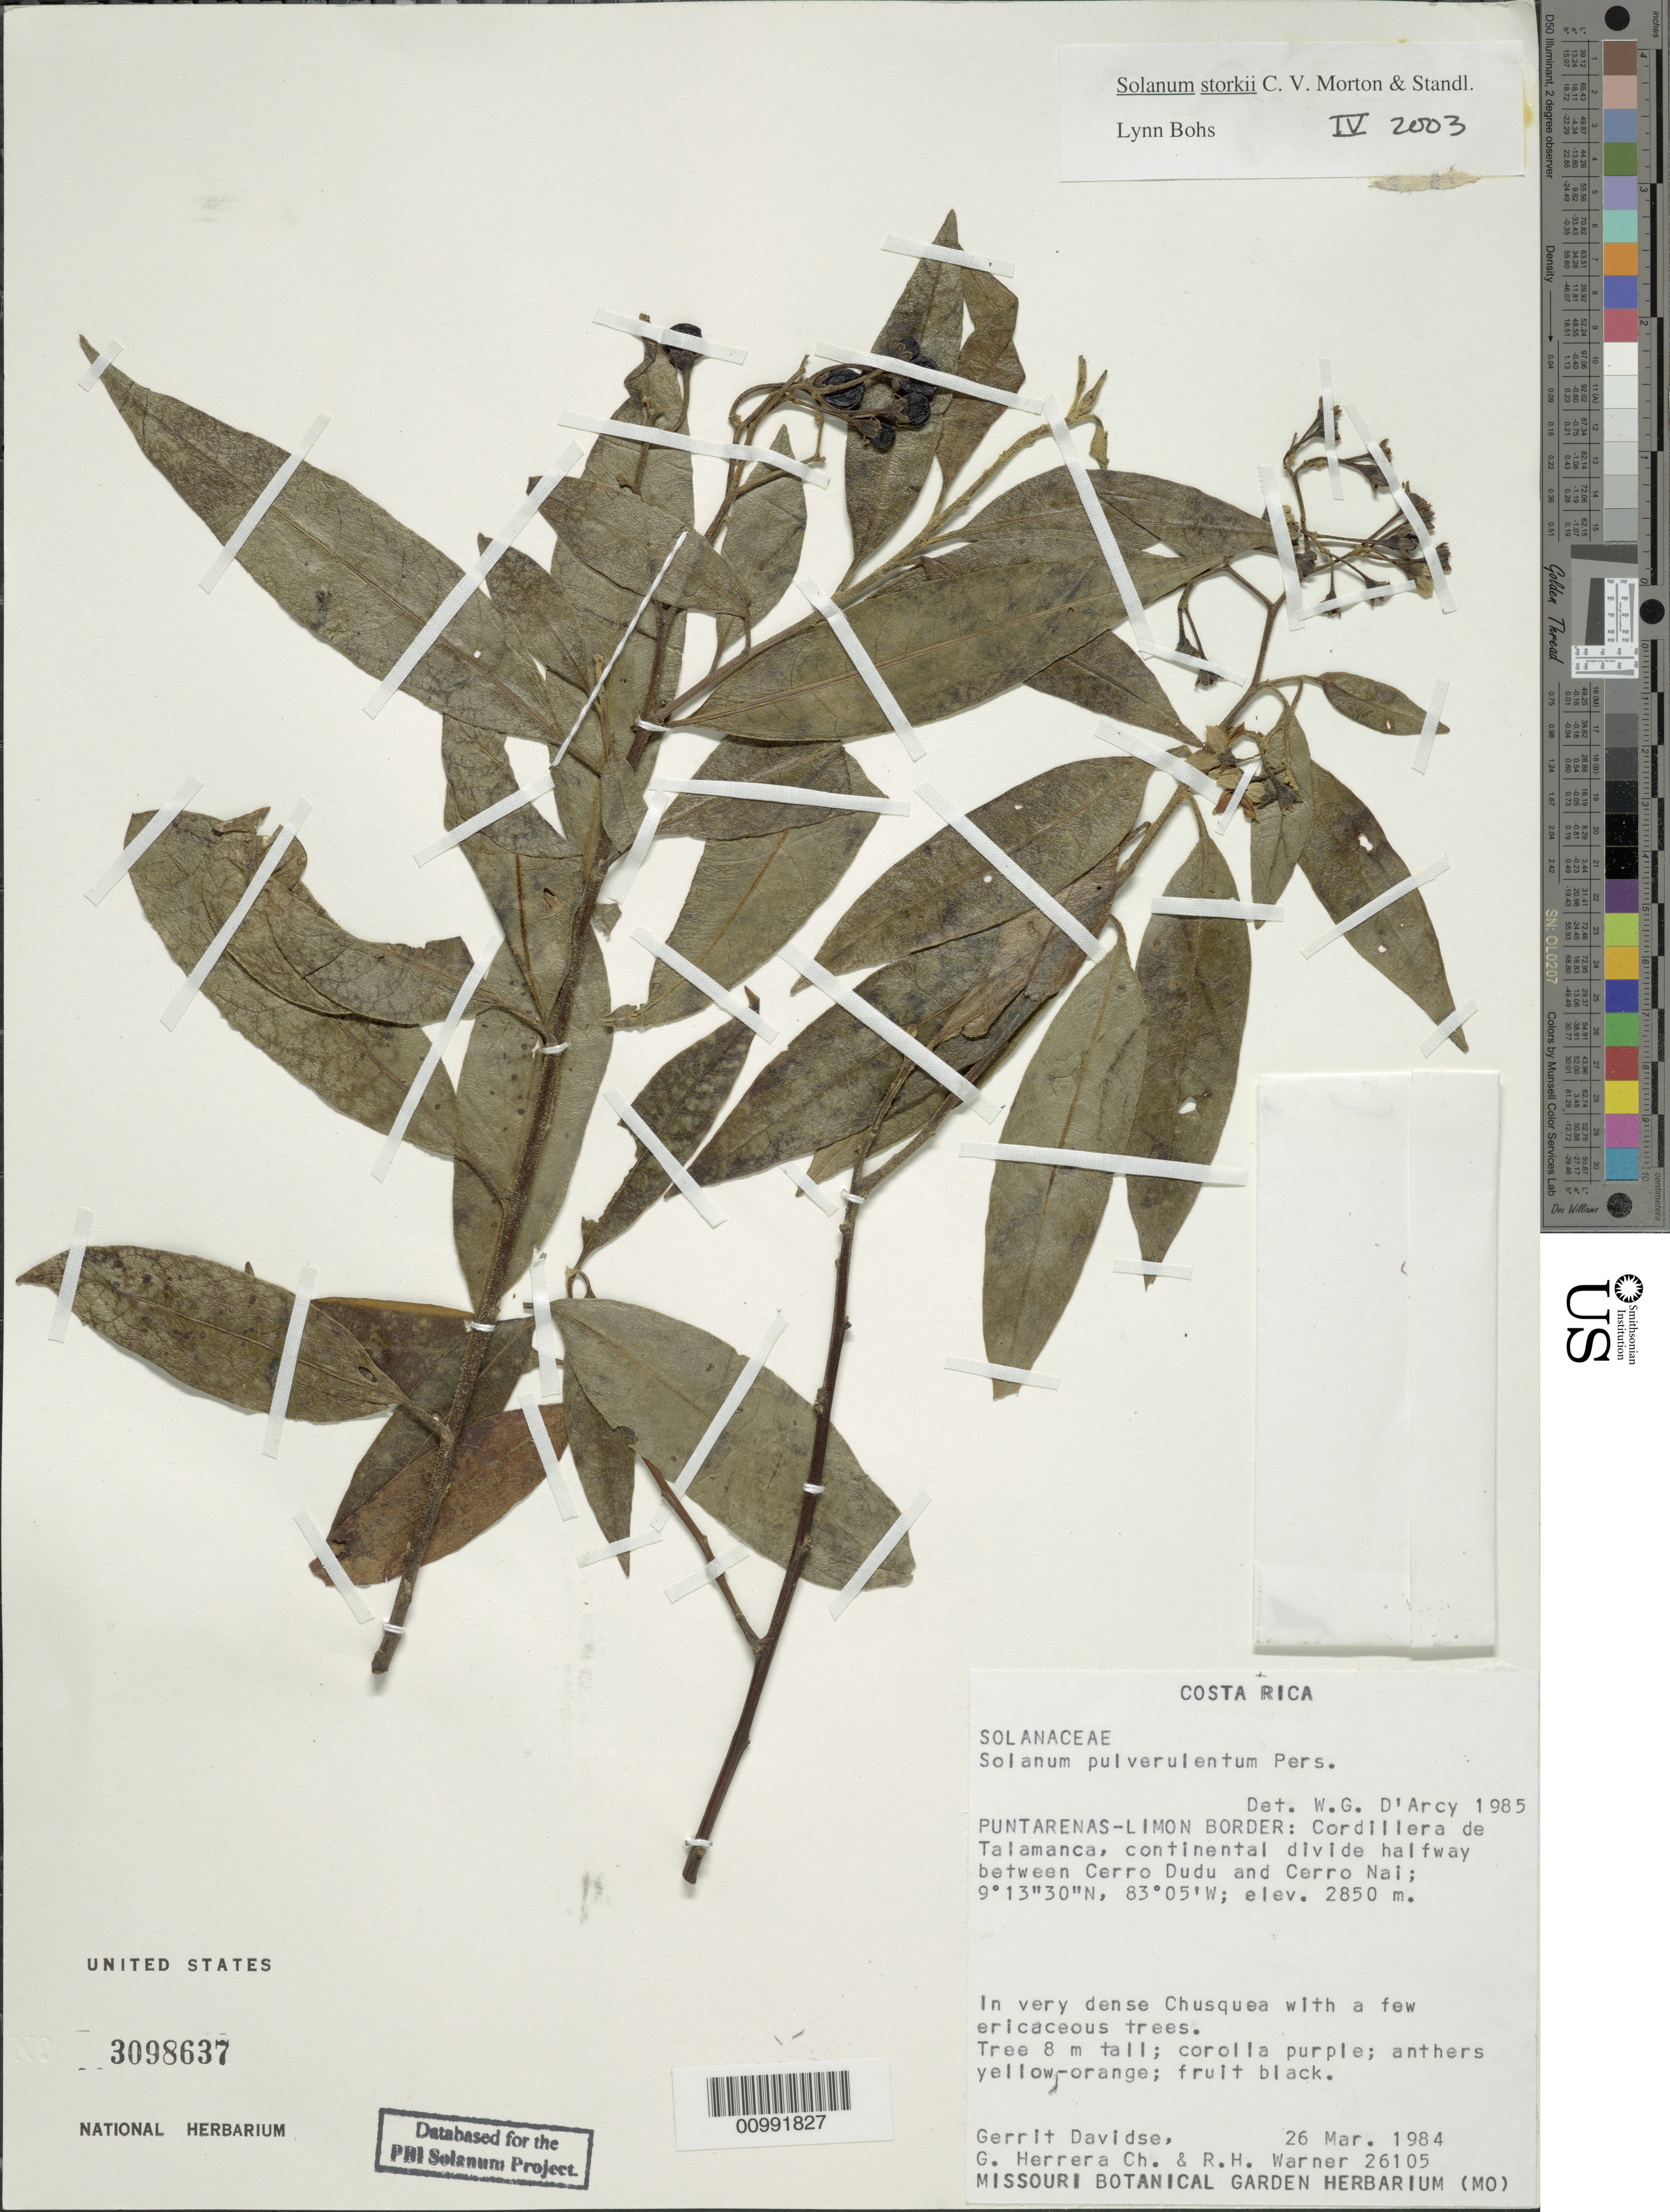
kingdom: Plantae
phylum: Tracheophyta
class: Magnoliopsida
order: Solanales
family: Solanaceae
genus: Solanum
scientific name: Solanum storkii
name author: C.V. Morton & Standl.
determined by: Bohs, L. A.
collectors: G. Davidse, G. Herrera Ch. & R. H. Warner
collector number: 26105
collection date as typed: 26 Mar 1984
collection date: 1984-03-26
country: Costa Rica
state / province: Puntarenas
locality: Puntarenas-Límon Border: Cordillera de Talamanca, continental divide halfway between Cerro Dudu and Cerro Nai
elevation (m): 2850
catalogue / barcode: US 3098637